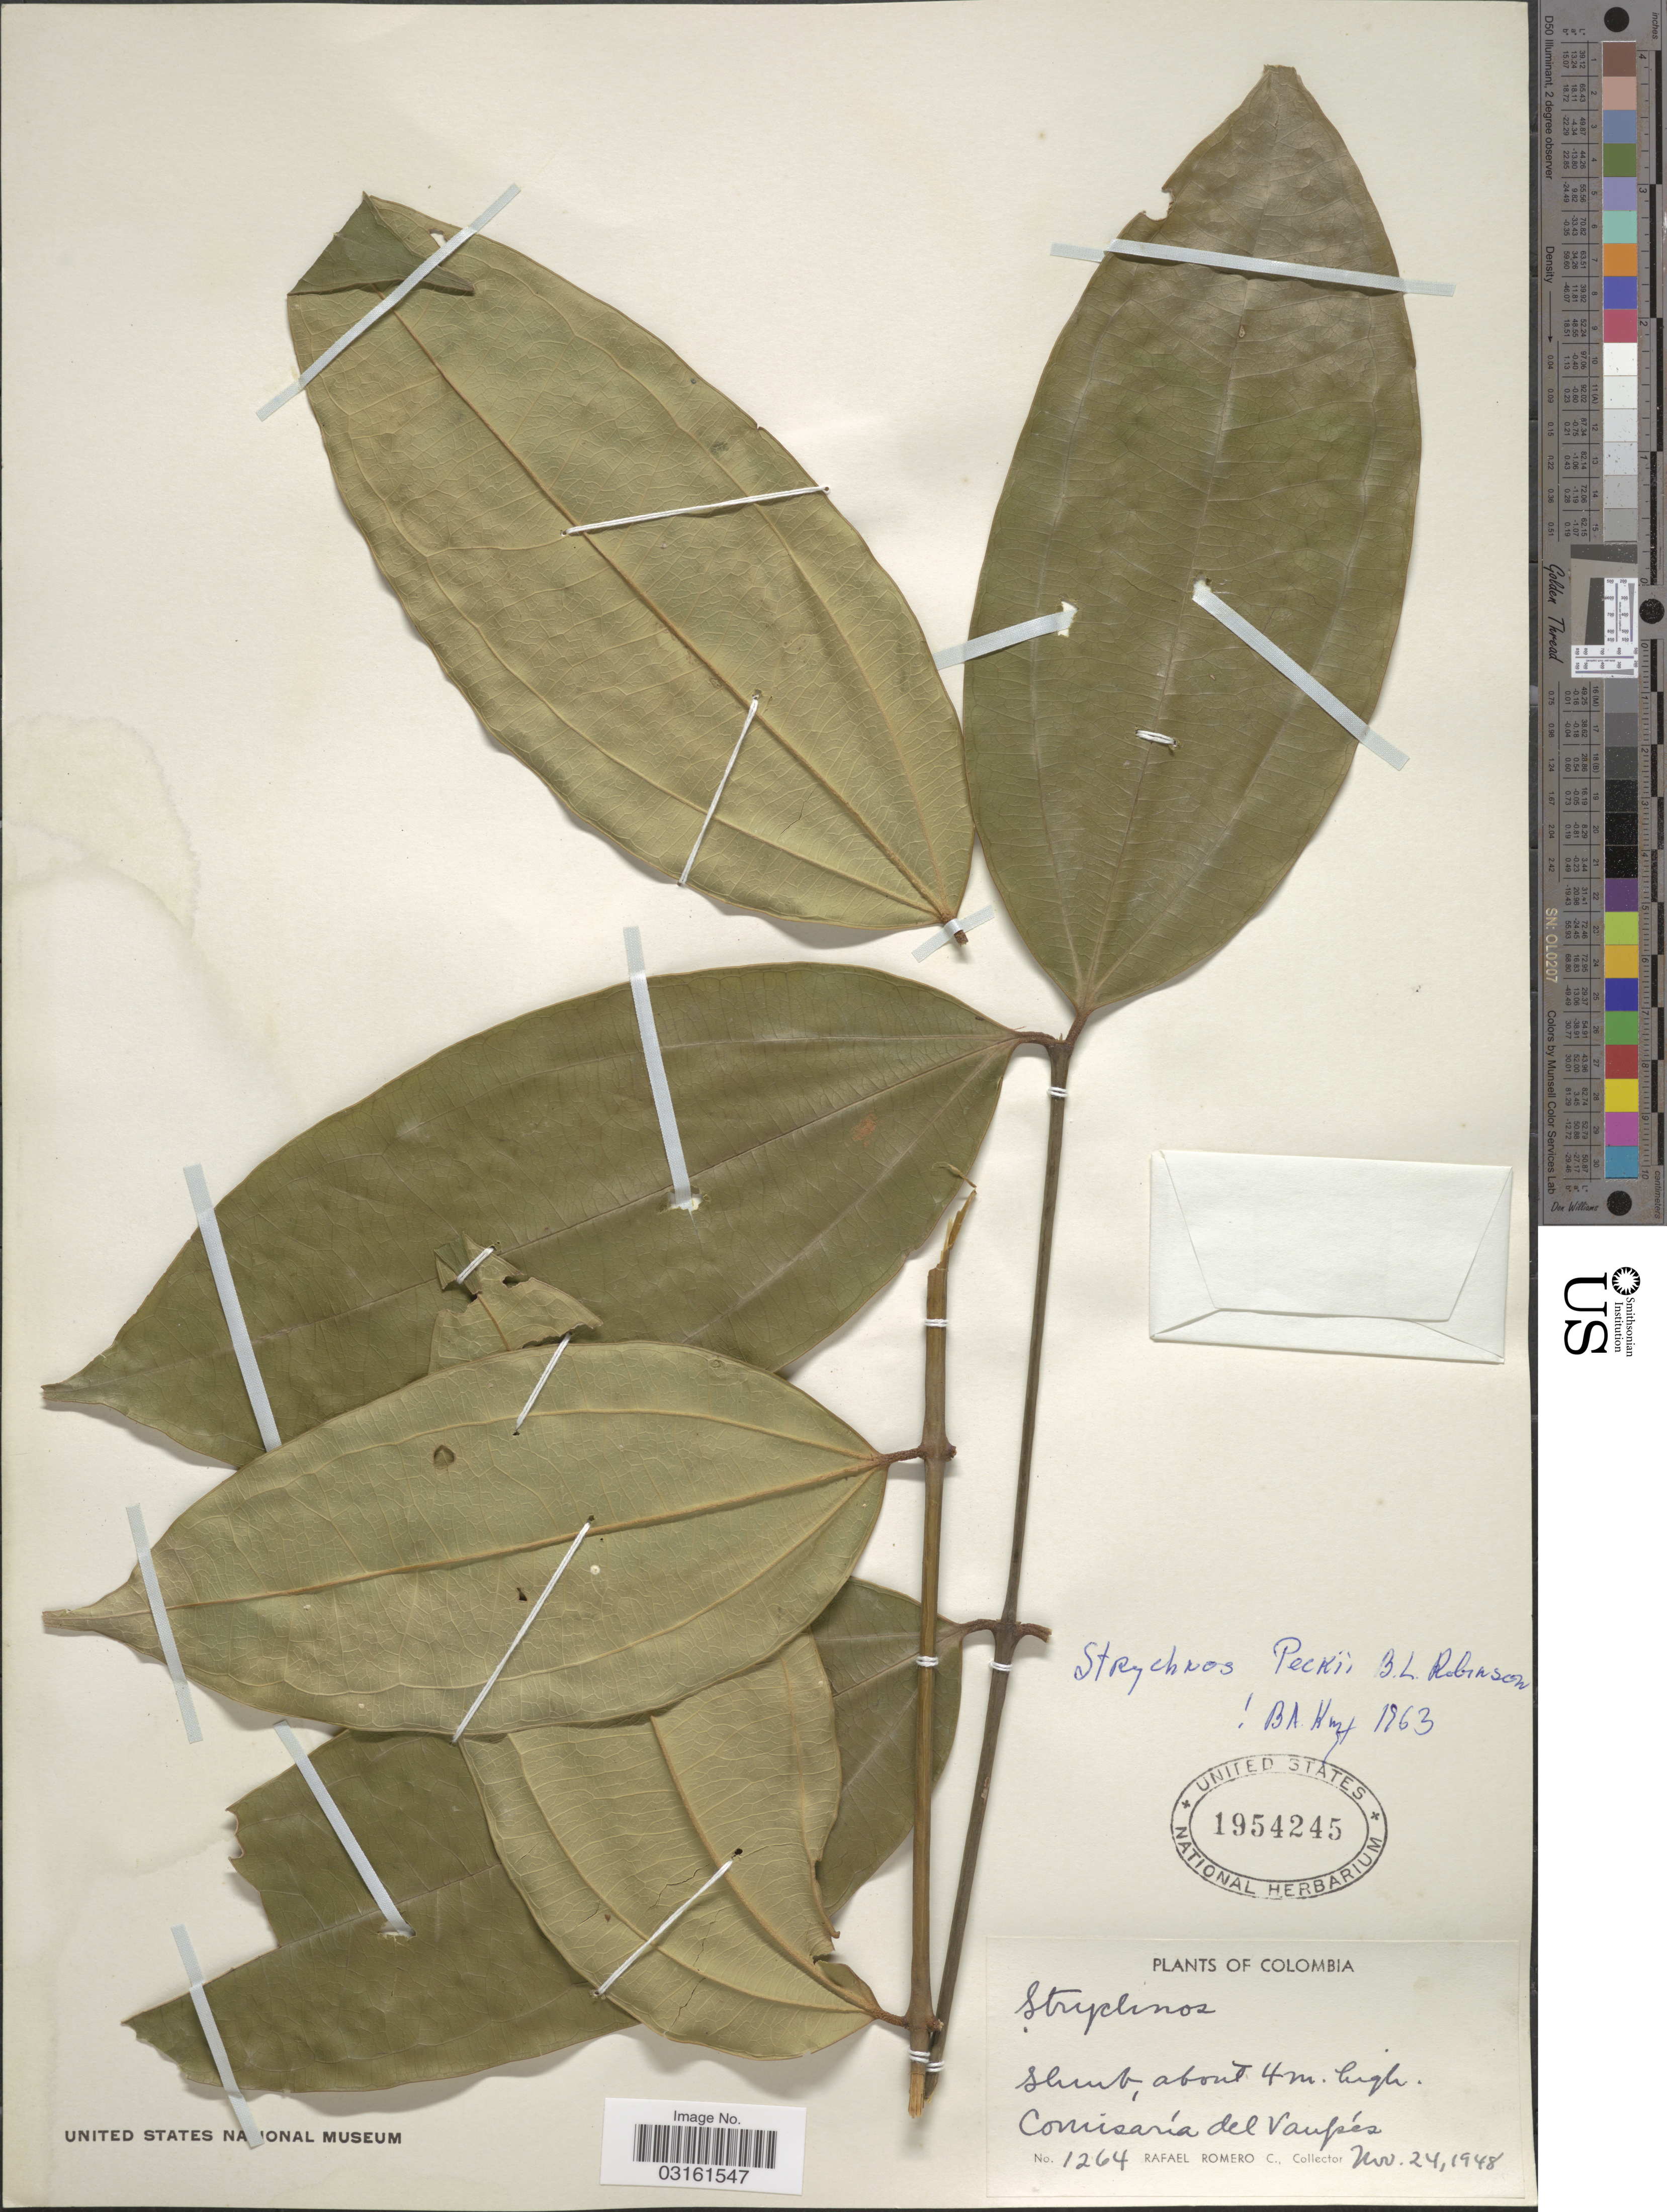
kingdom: Plantae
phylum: Tracheophyta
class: Magnoliopsida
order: Gentianales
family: Loganiaceae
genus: Strychnos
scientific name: Strychnos peckii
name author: B.L. Rob.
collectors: R. Romero Castañeda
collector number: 1264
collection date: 1948-11-24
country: Colombia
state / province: Vaupés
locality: Comisaría del Vaupés.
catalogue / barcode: US 1954245